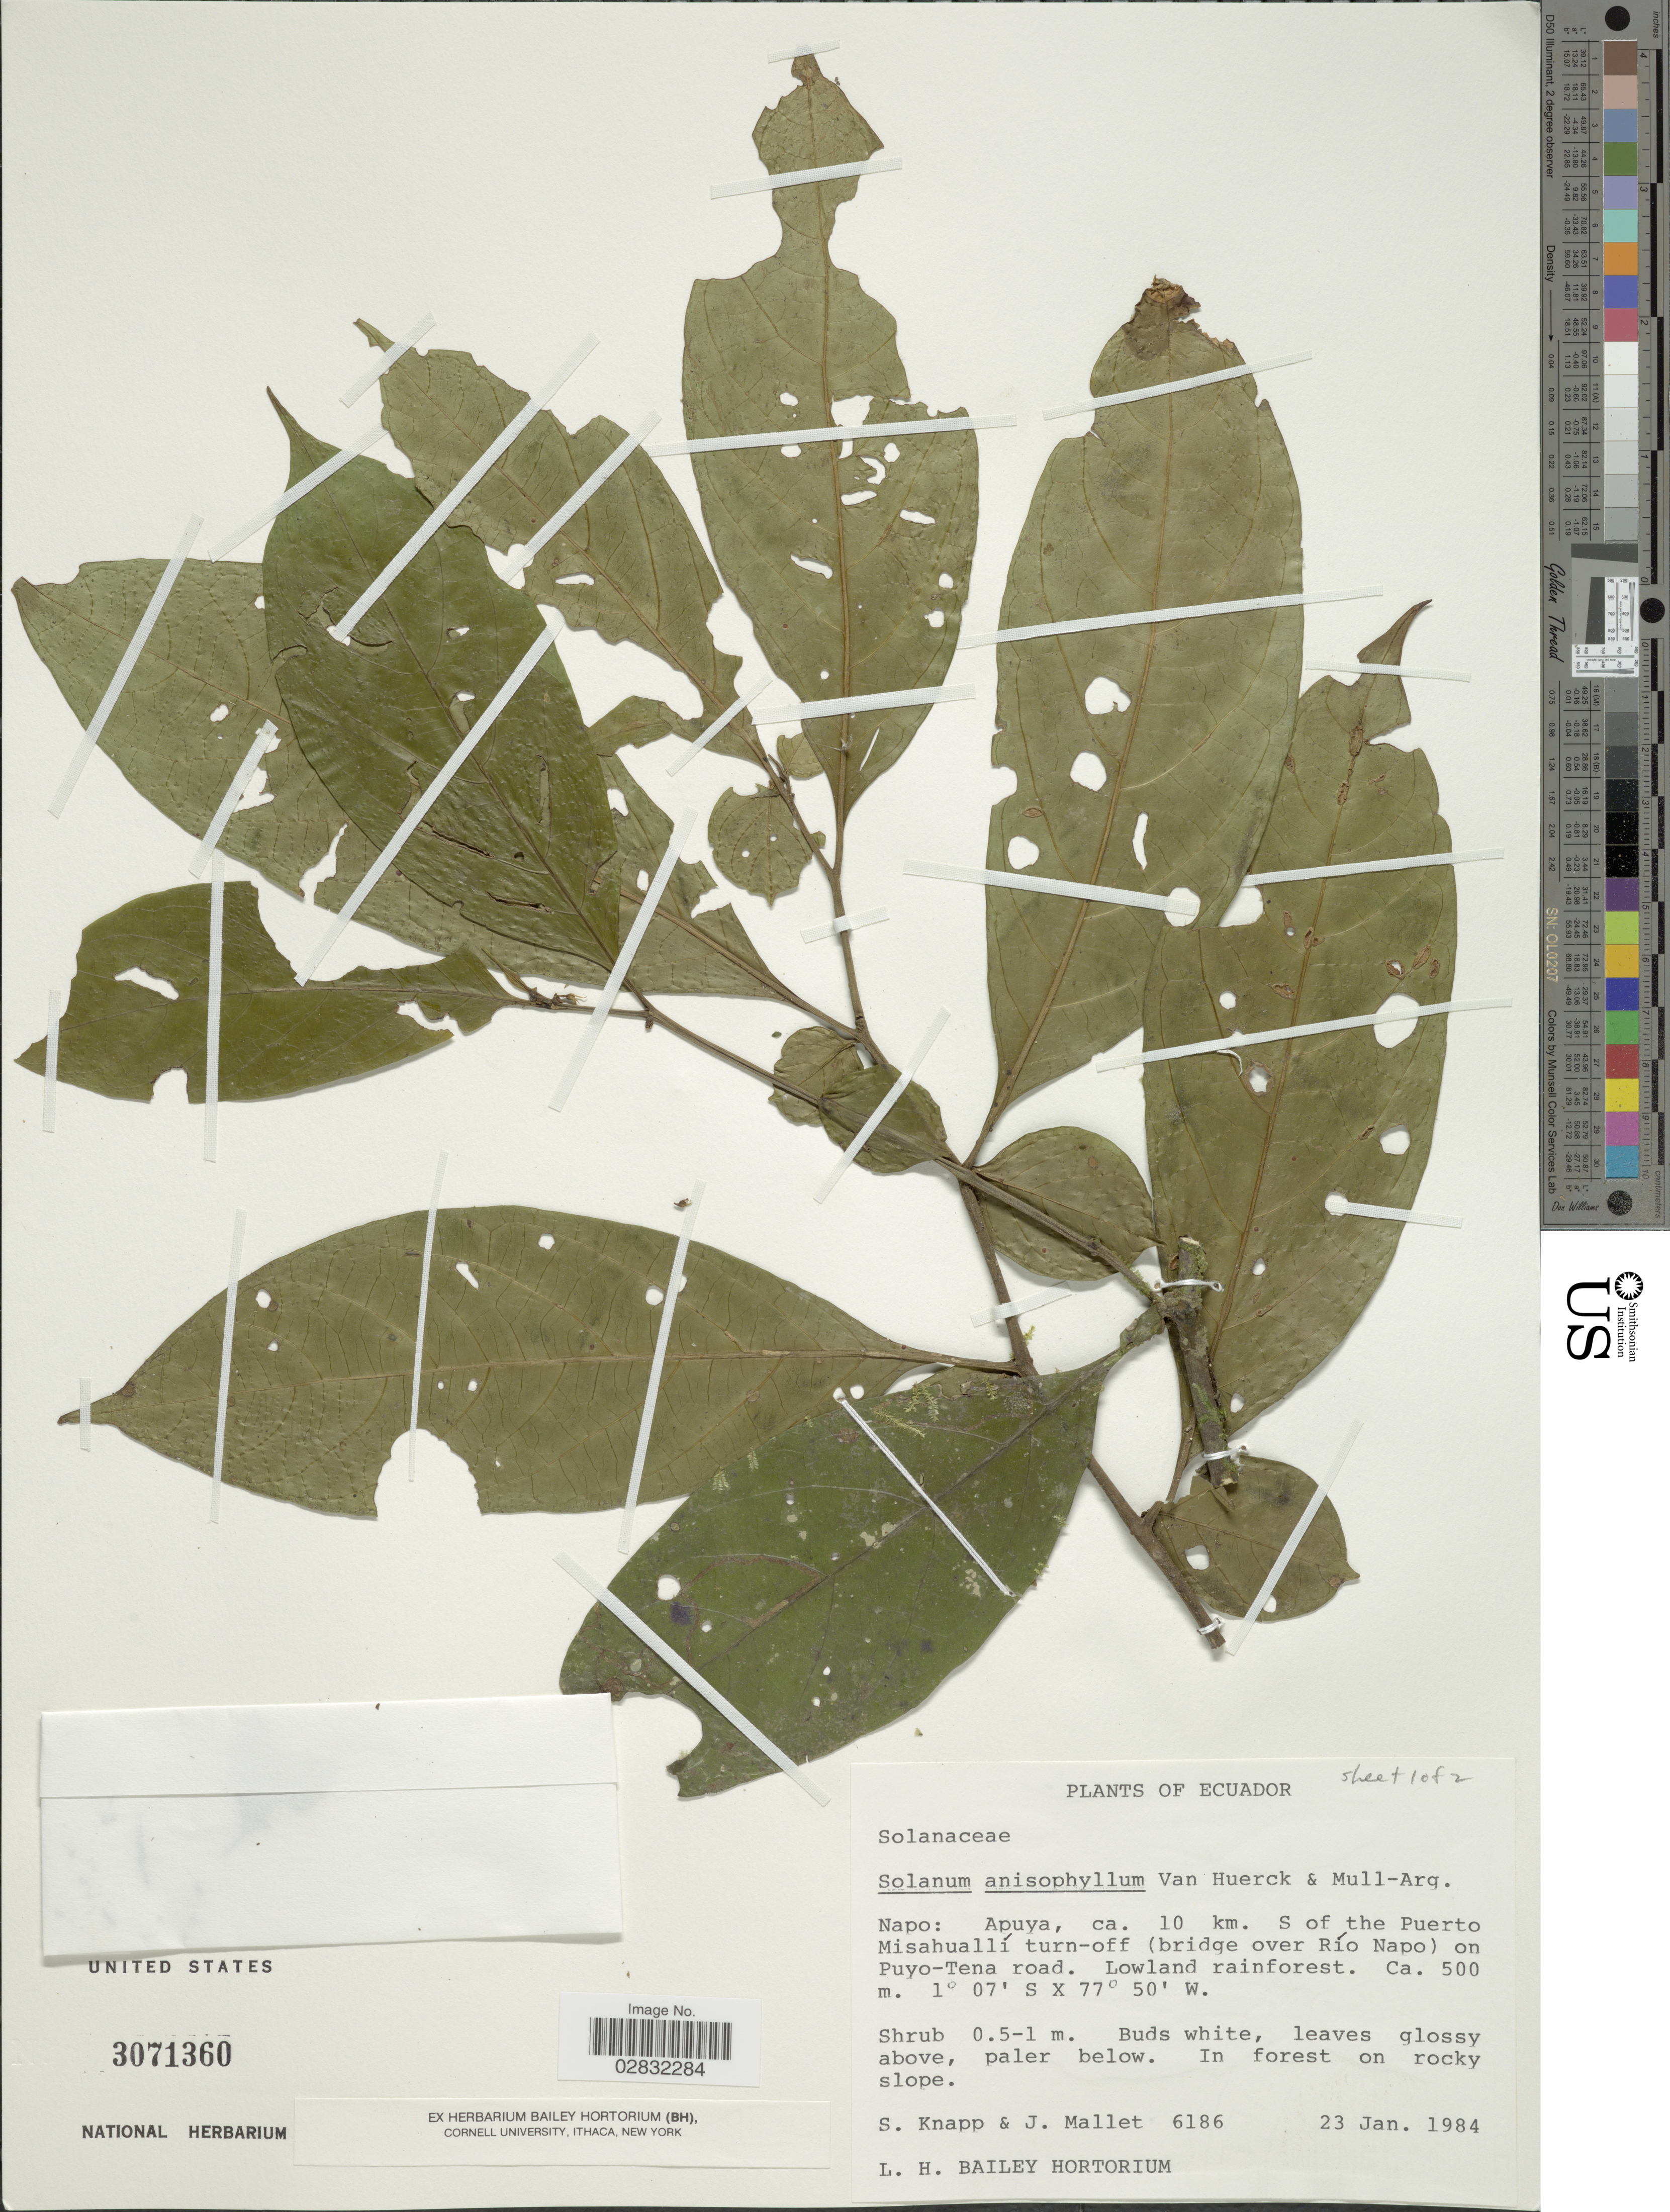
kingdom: Plantae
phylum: Tracheophyta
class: Magnoliopsida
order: Solanales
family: Solanaceae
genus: Solanum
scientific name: Solanum anisophyllum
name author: Elmer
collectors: S. Knapp & J. Mallet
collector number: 6186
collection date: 1984-01-23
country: Ecuador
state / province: Napo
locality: Napo: Apuya, ca. 10 km. S of the Puerto Misahuallí turn-off (bridge over Río Napo) on Puyo-Tena road, Lowland rainforest.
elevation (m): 500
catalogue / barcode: US 3071360